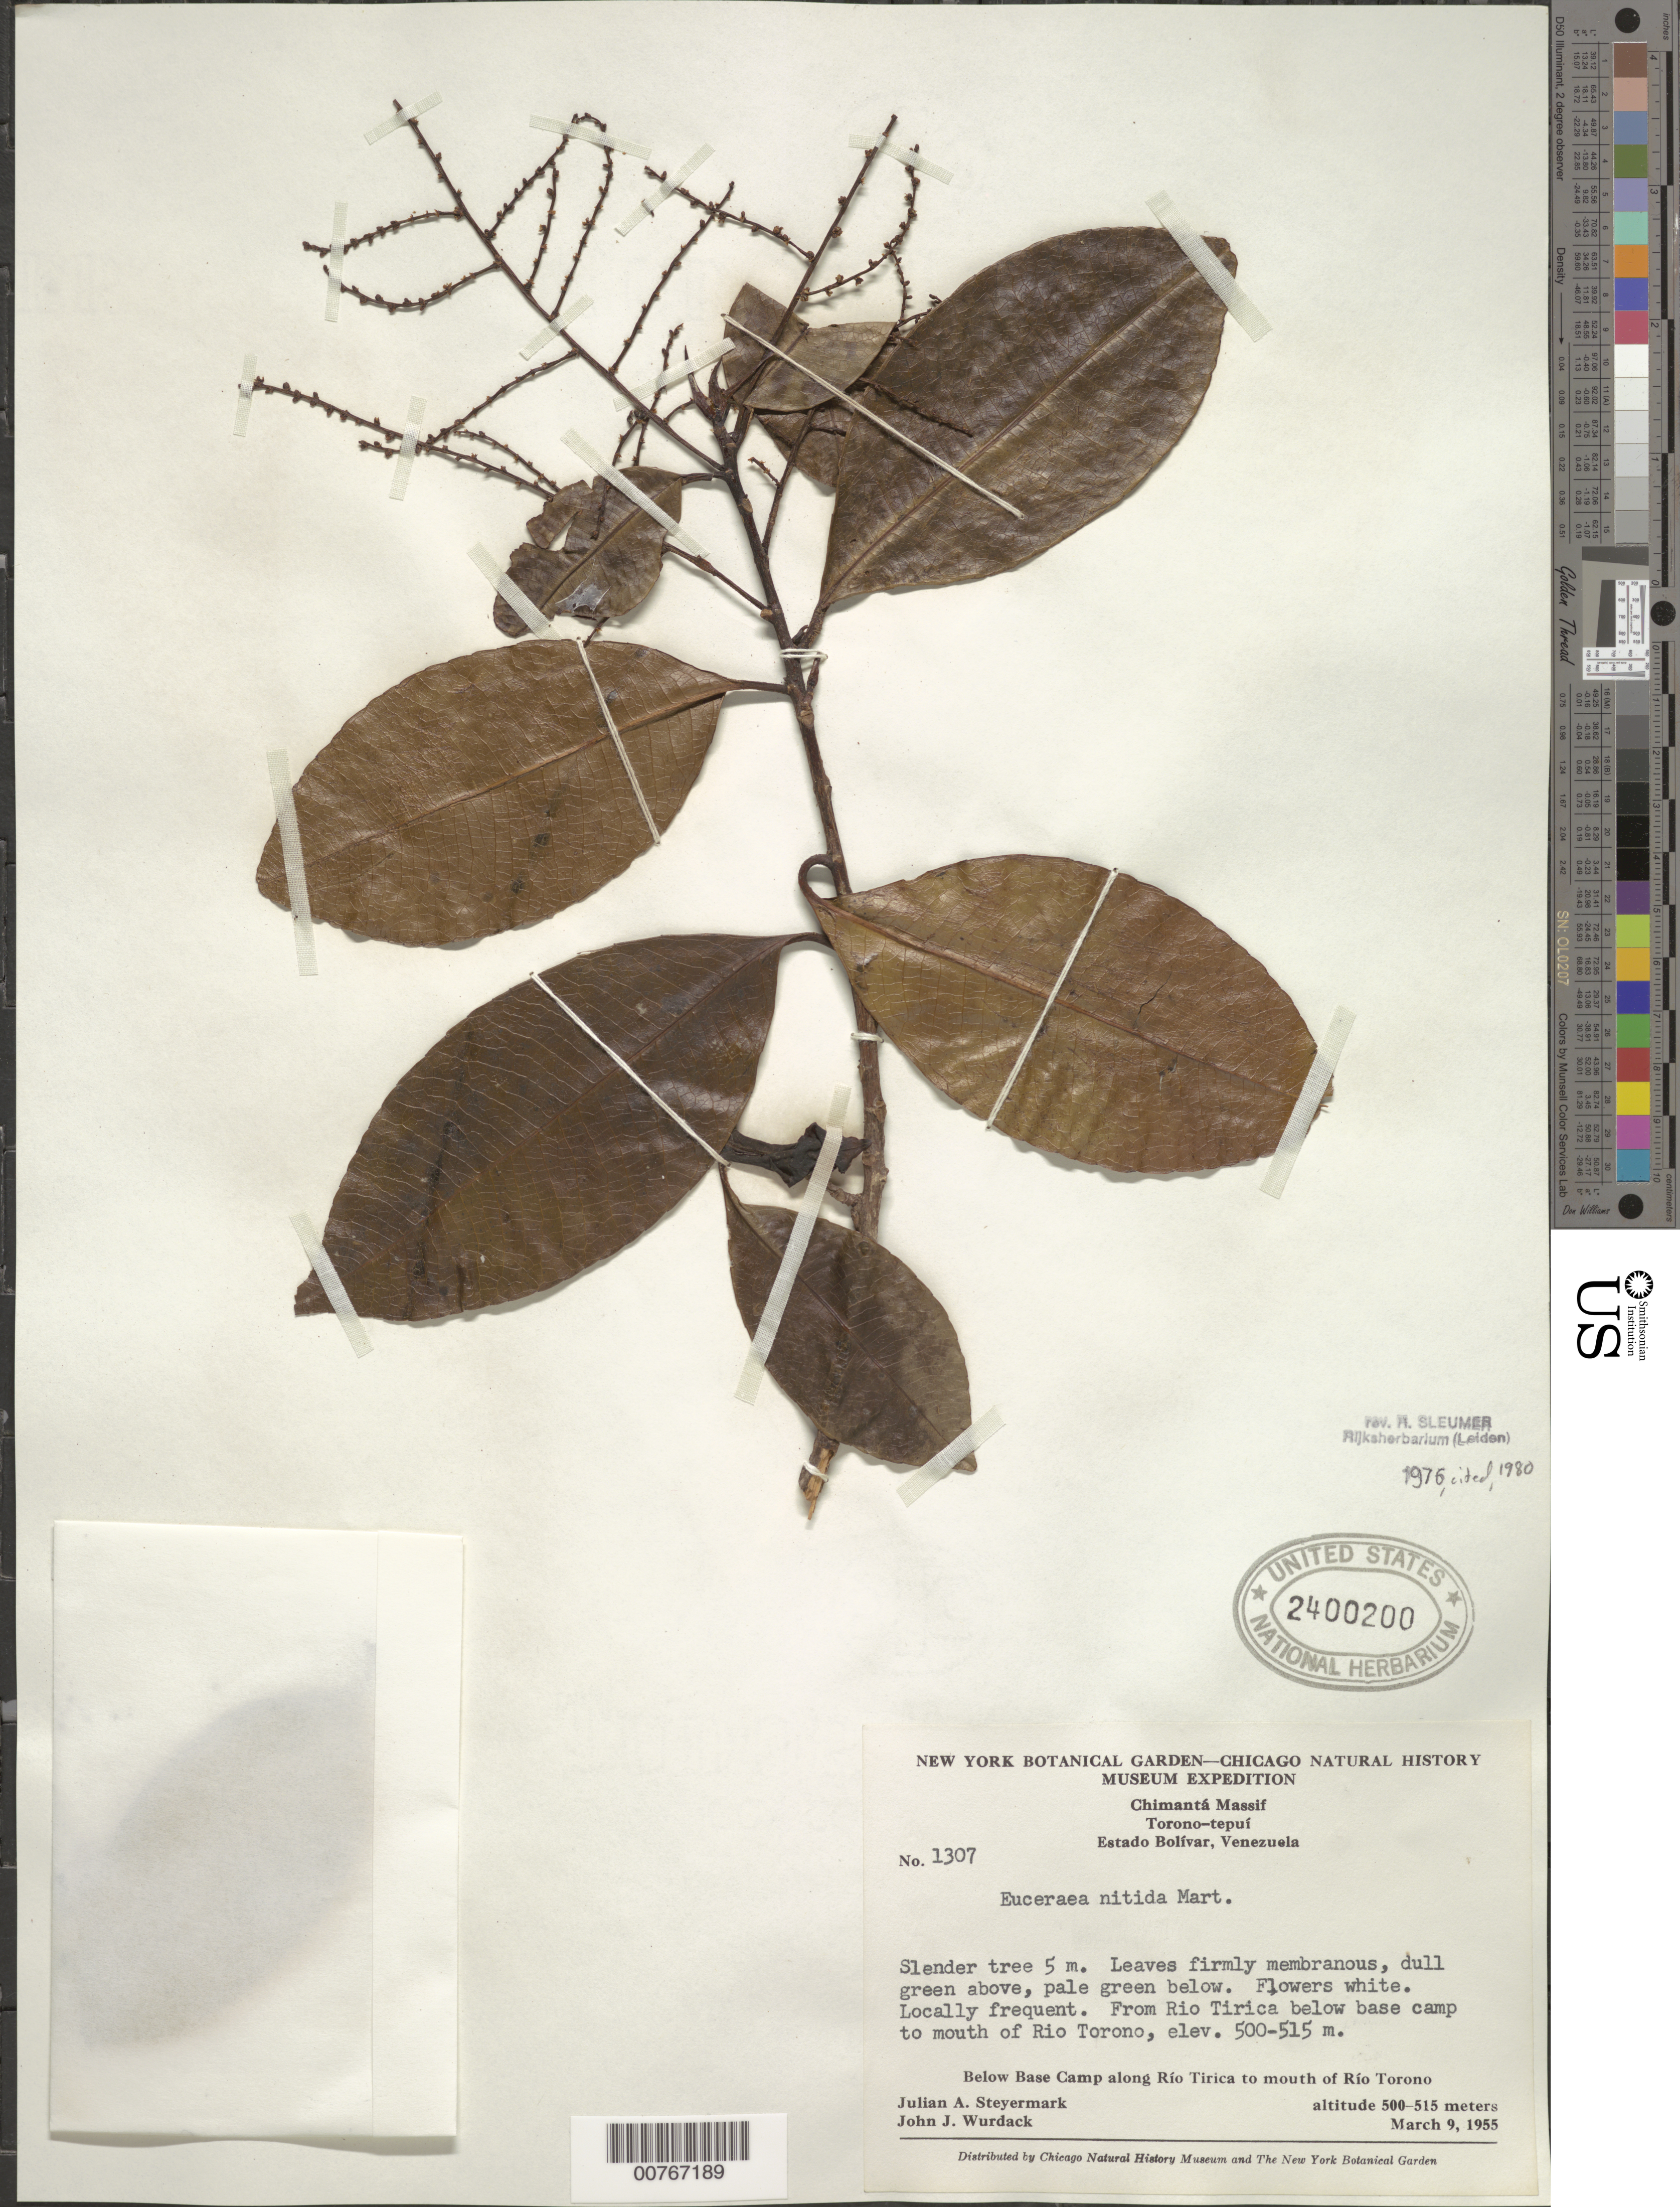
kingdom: Plantae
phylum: Tracheophyta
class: Magnoliopsida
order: Malpighiales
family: Salicaceae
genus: Casearia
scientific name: Casearia euceraea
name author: Mestier et al.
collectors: J. Steyermark & J. J. Wurdack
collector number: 55 1307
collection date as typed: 9-Mar-55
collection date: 1955-03-09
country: Venezuela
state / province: Bolívar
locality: Chimantá Massif, below base camp along Río Tirica to mouth of Río Torono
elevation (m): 500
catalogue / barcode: US 2400200